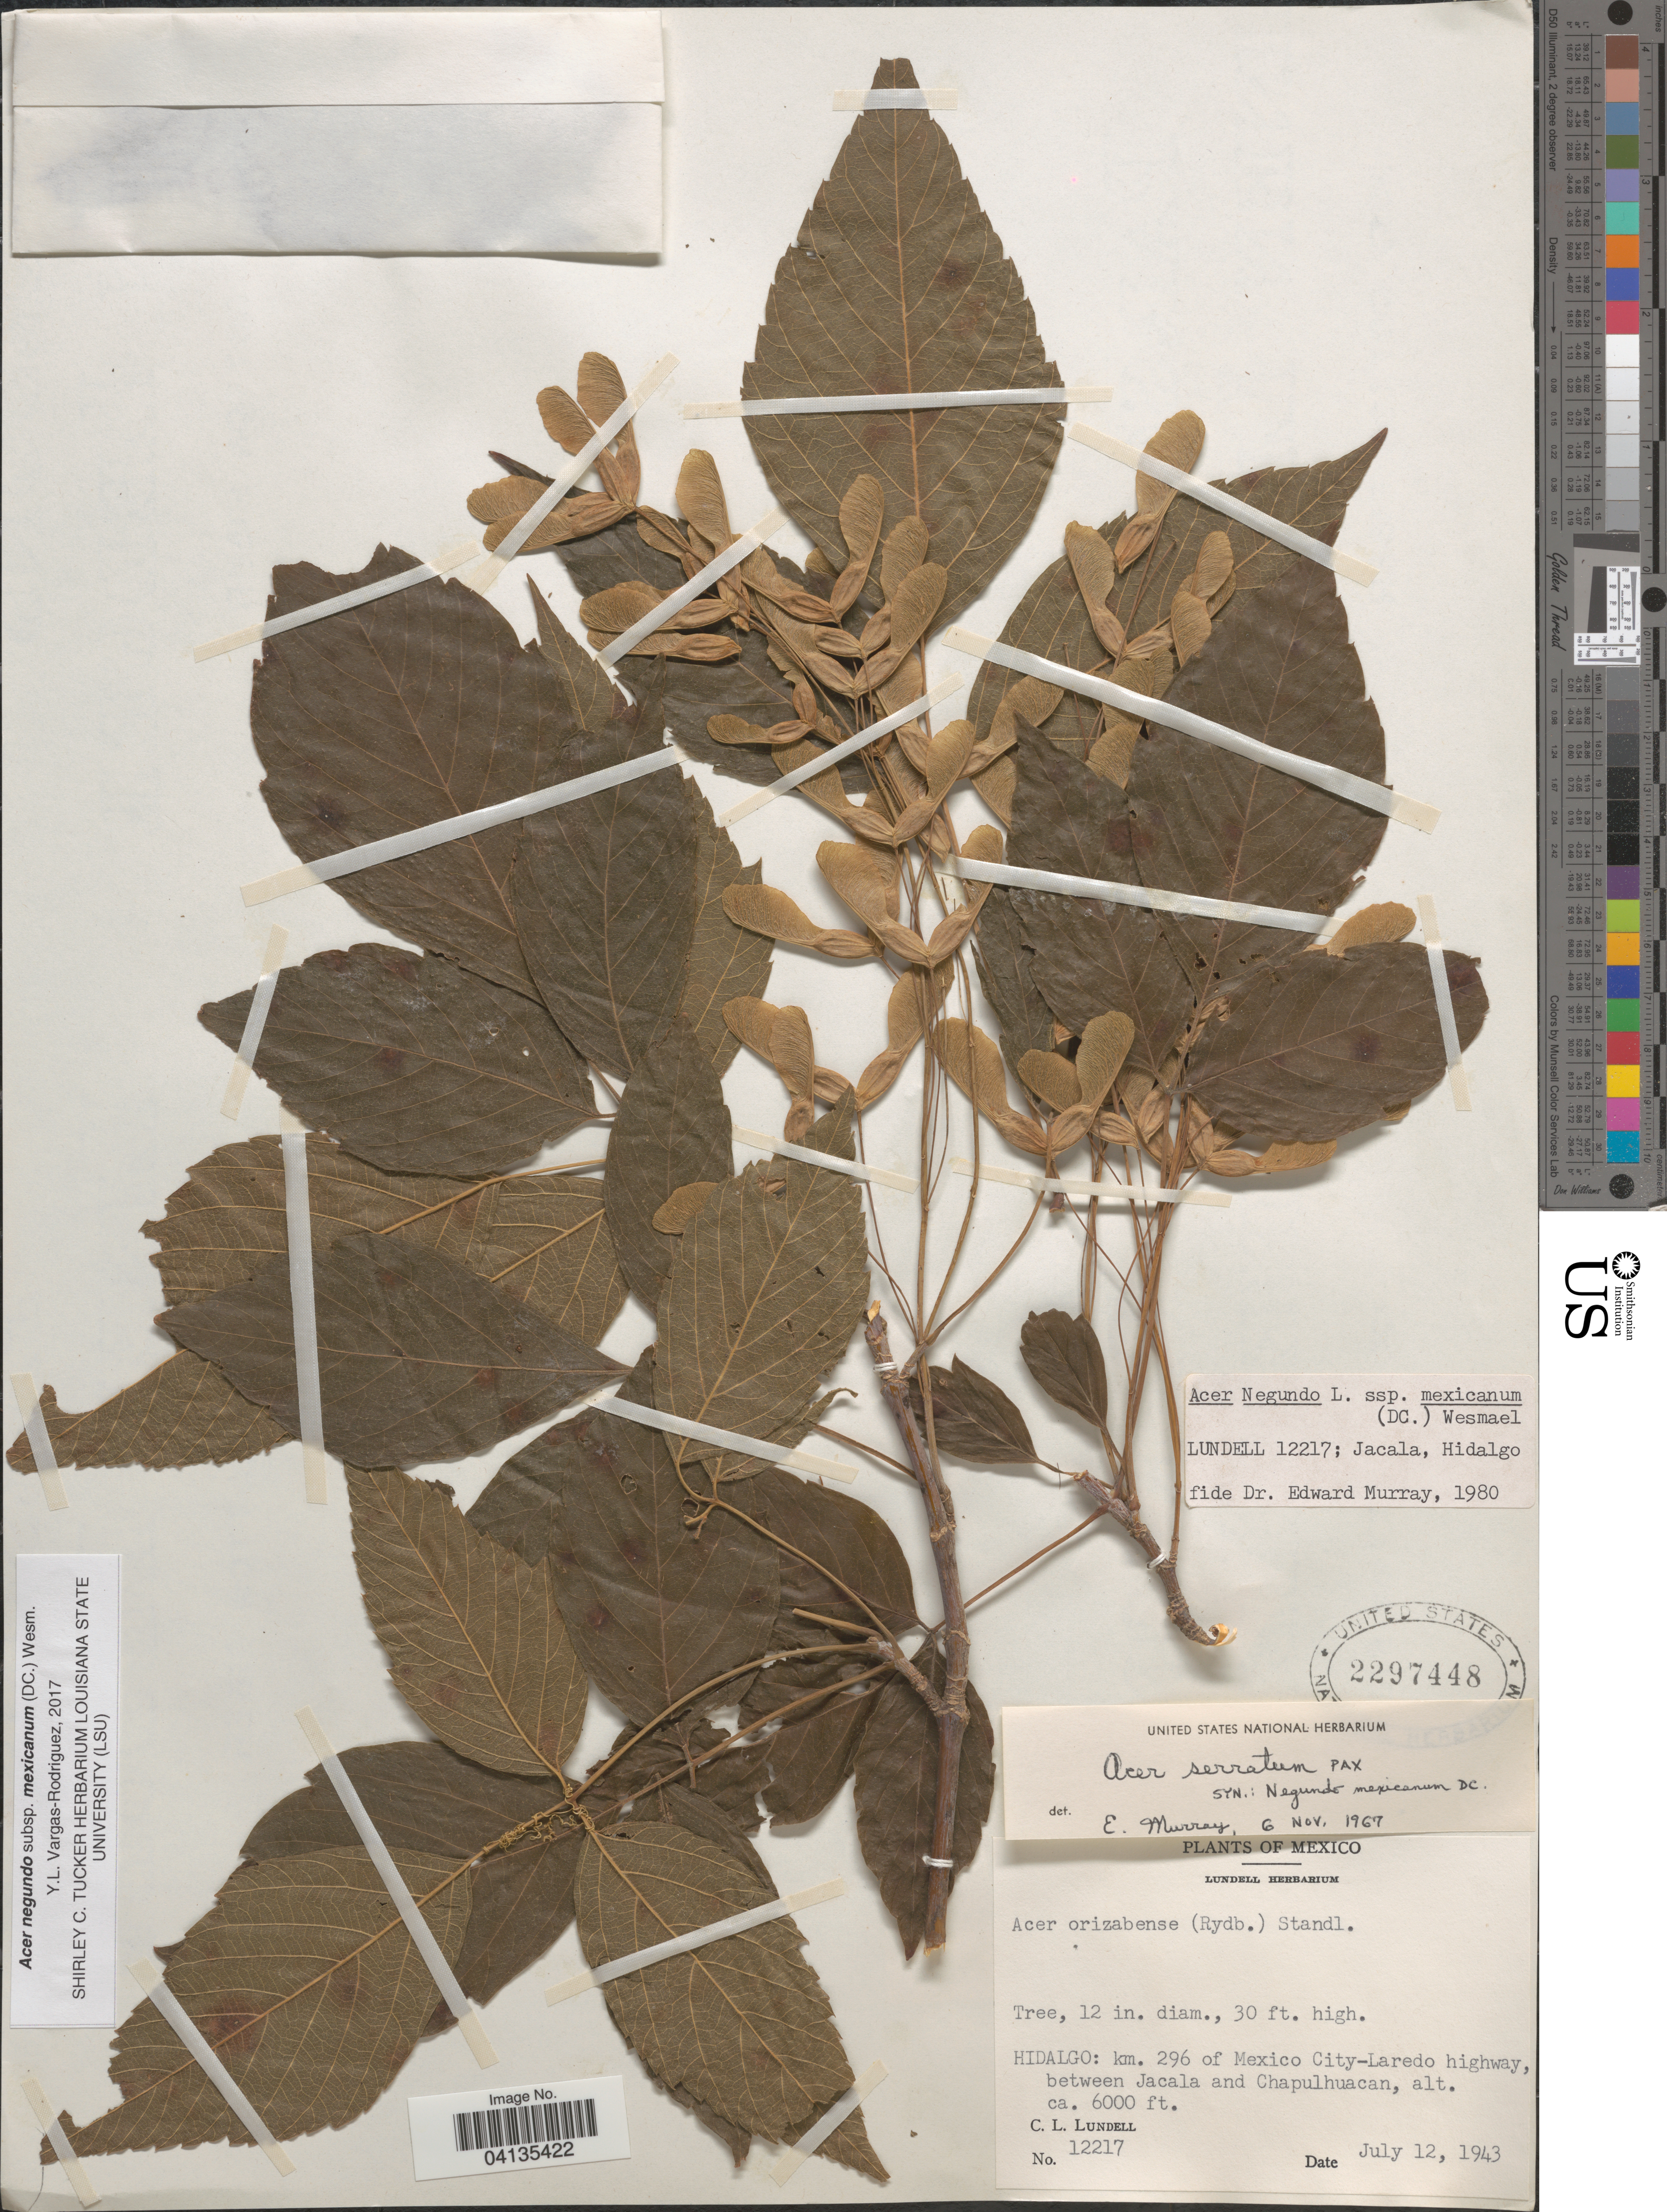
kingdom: Plantae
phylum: Tracheophyta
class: Magnoliopsida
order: Sapindales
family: Sapindaceae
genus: Acer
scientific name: Acer negundo subsp. mexicanum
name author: (DC.) Wesm.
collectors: C. L. Lundell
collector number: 12217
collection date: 1943-07-12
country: Mexico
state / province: Hidalgo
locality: Km. 296 of Mexico City-Laredo highway, between Jacala and Chapulhuacan.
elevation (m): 1829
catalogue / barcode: US 2297448